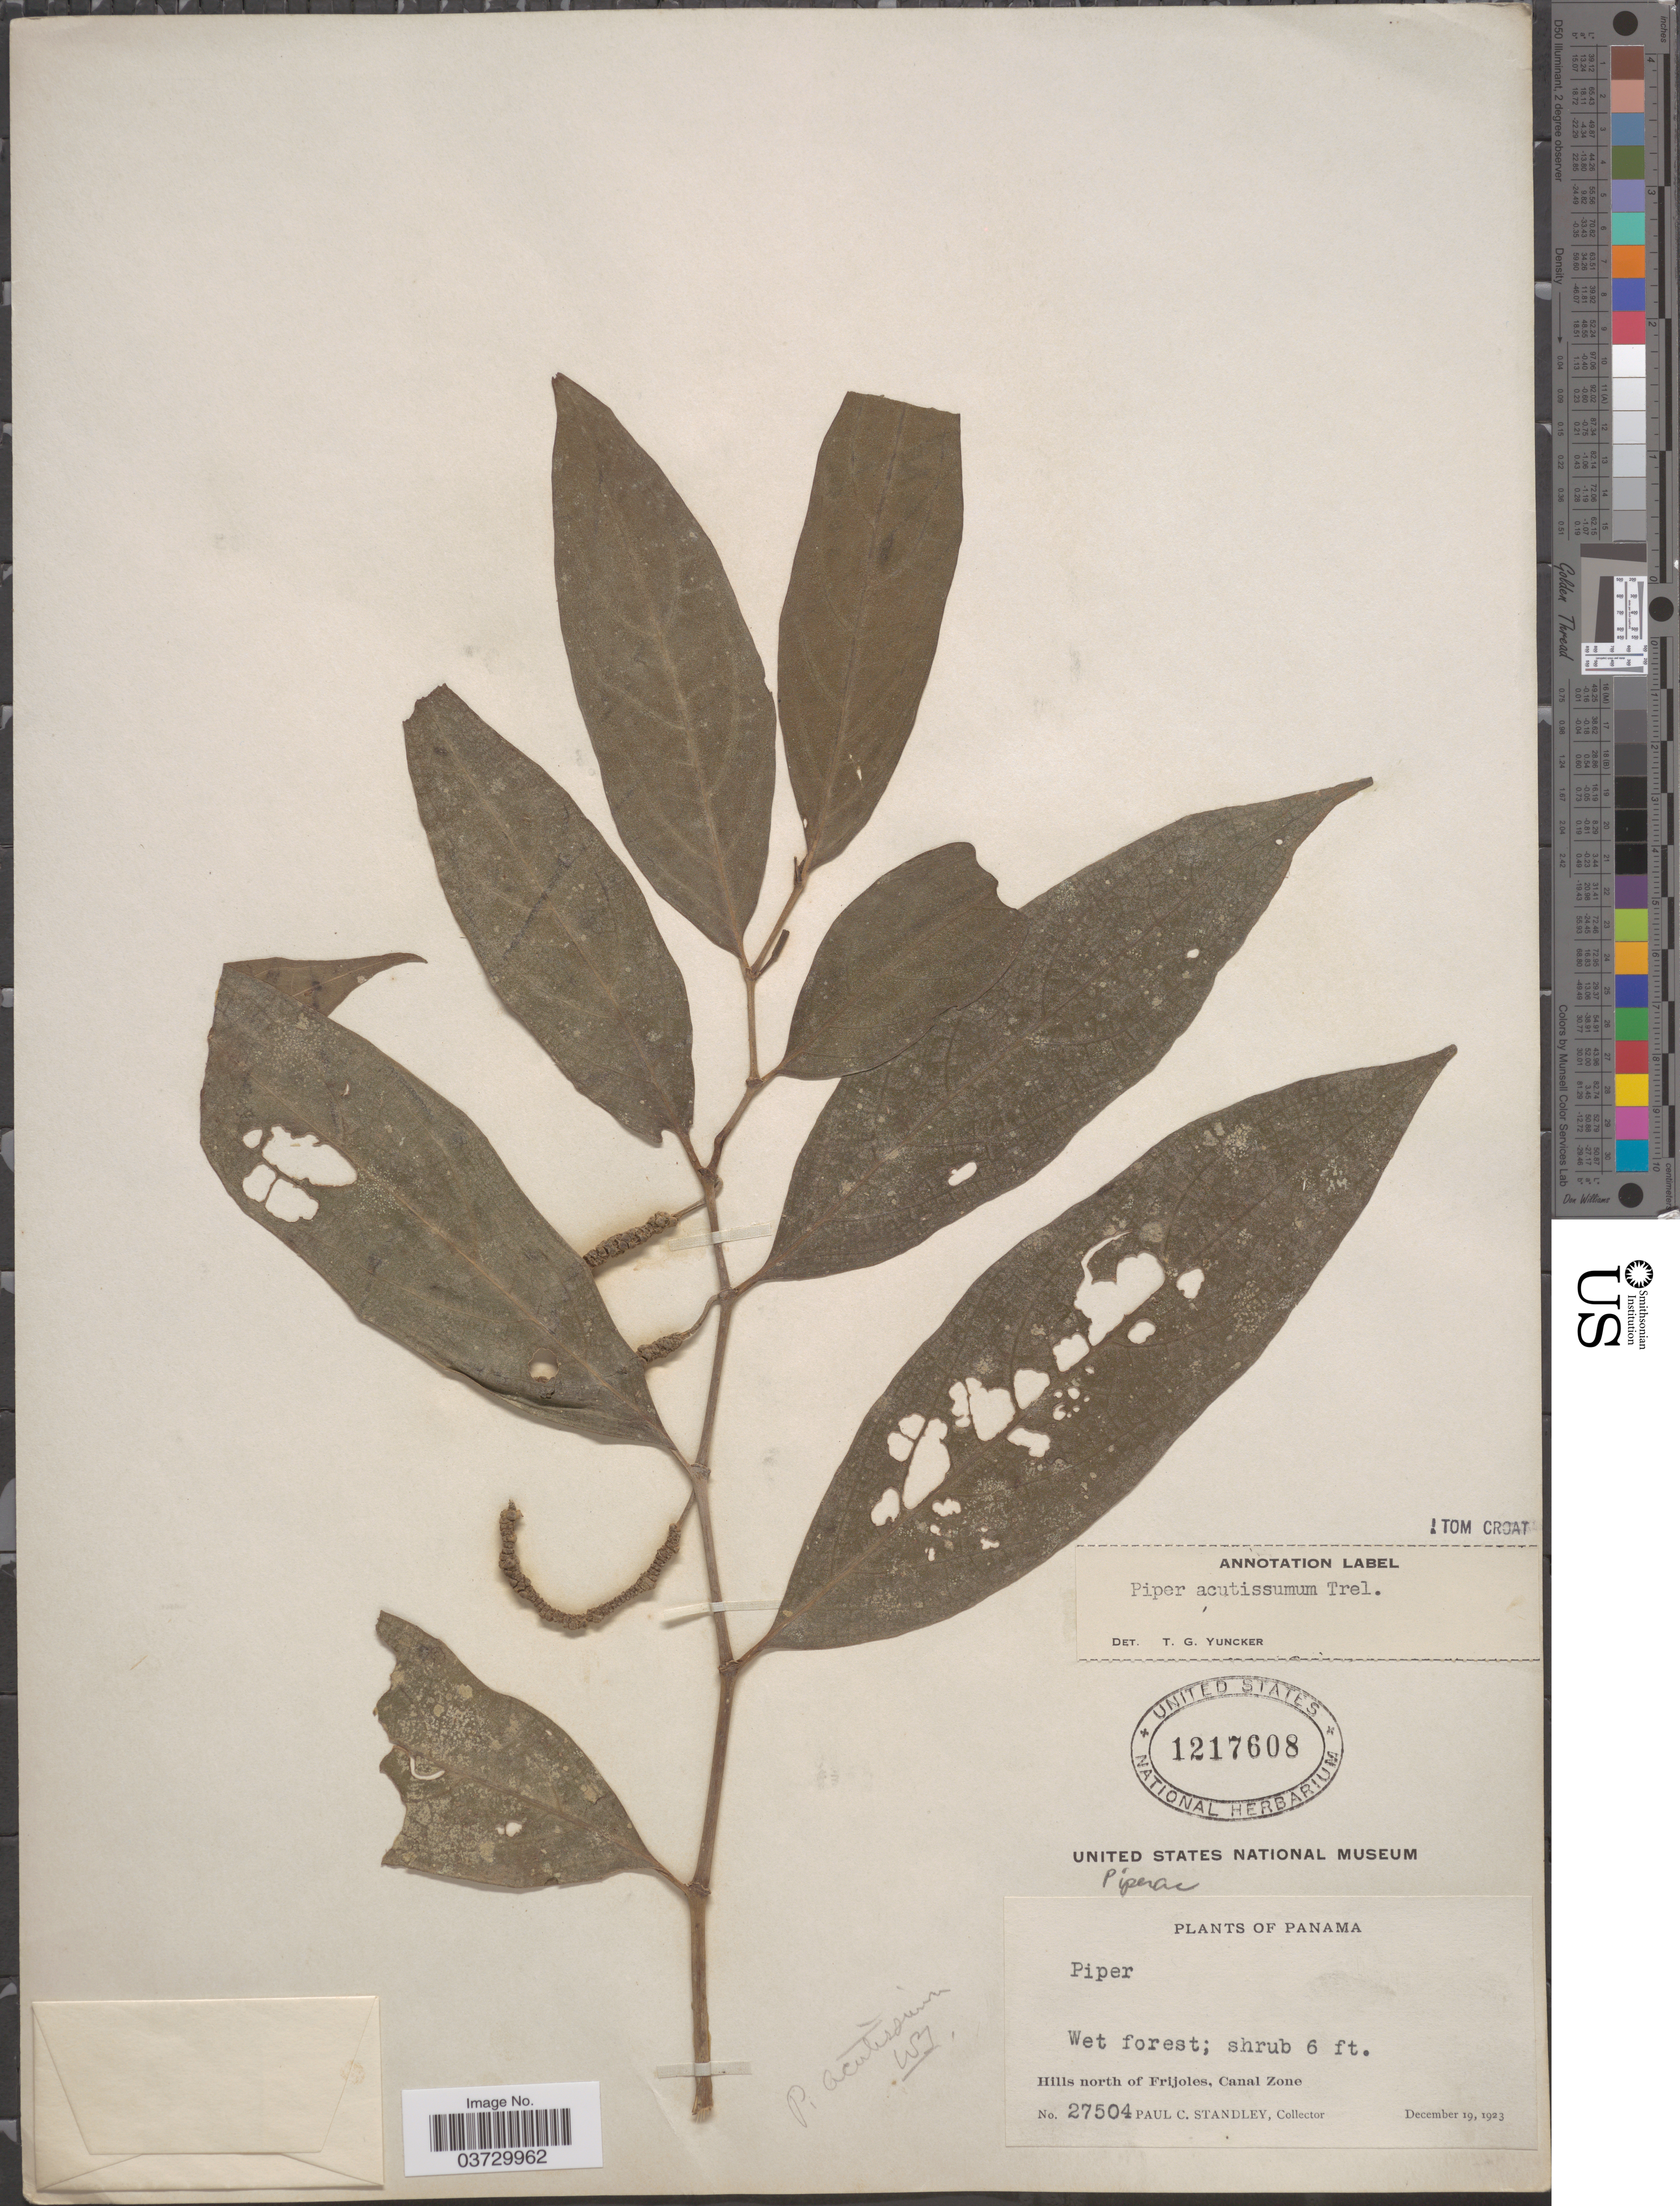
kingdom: Plantae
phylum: Tracheophyta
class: Magnoliopsida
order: Piperales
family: Piperaceae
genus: Piper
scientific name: Piper acutissimum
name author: Trel.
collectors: P. C. Standley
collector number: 27504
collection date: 1923-12-19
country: Panama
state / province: Colón / Panamá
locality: Hills north of Frijoles, Canal Zone.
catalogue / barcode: US 1217608